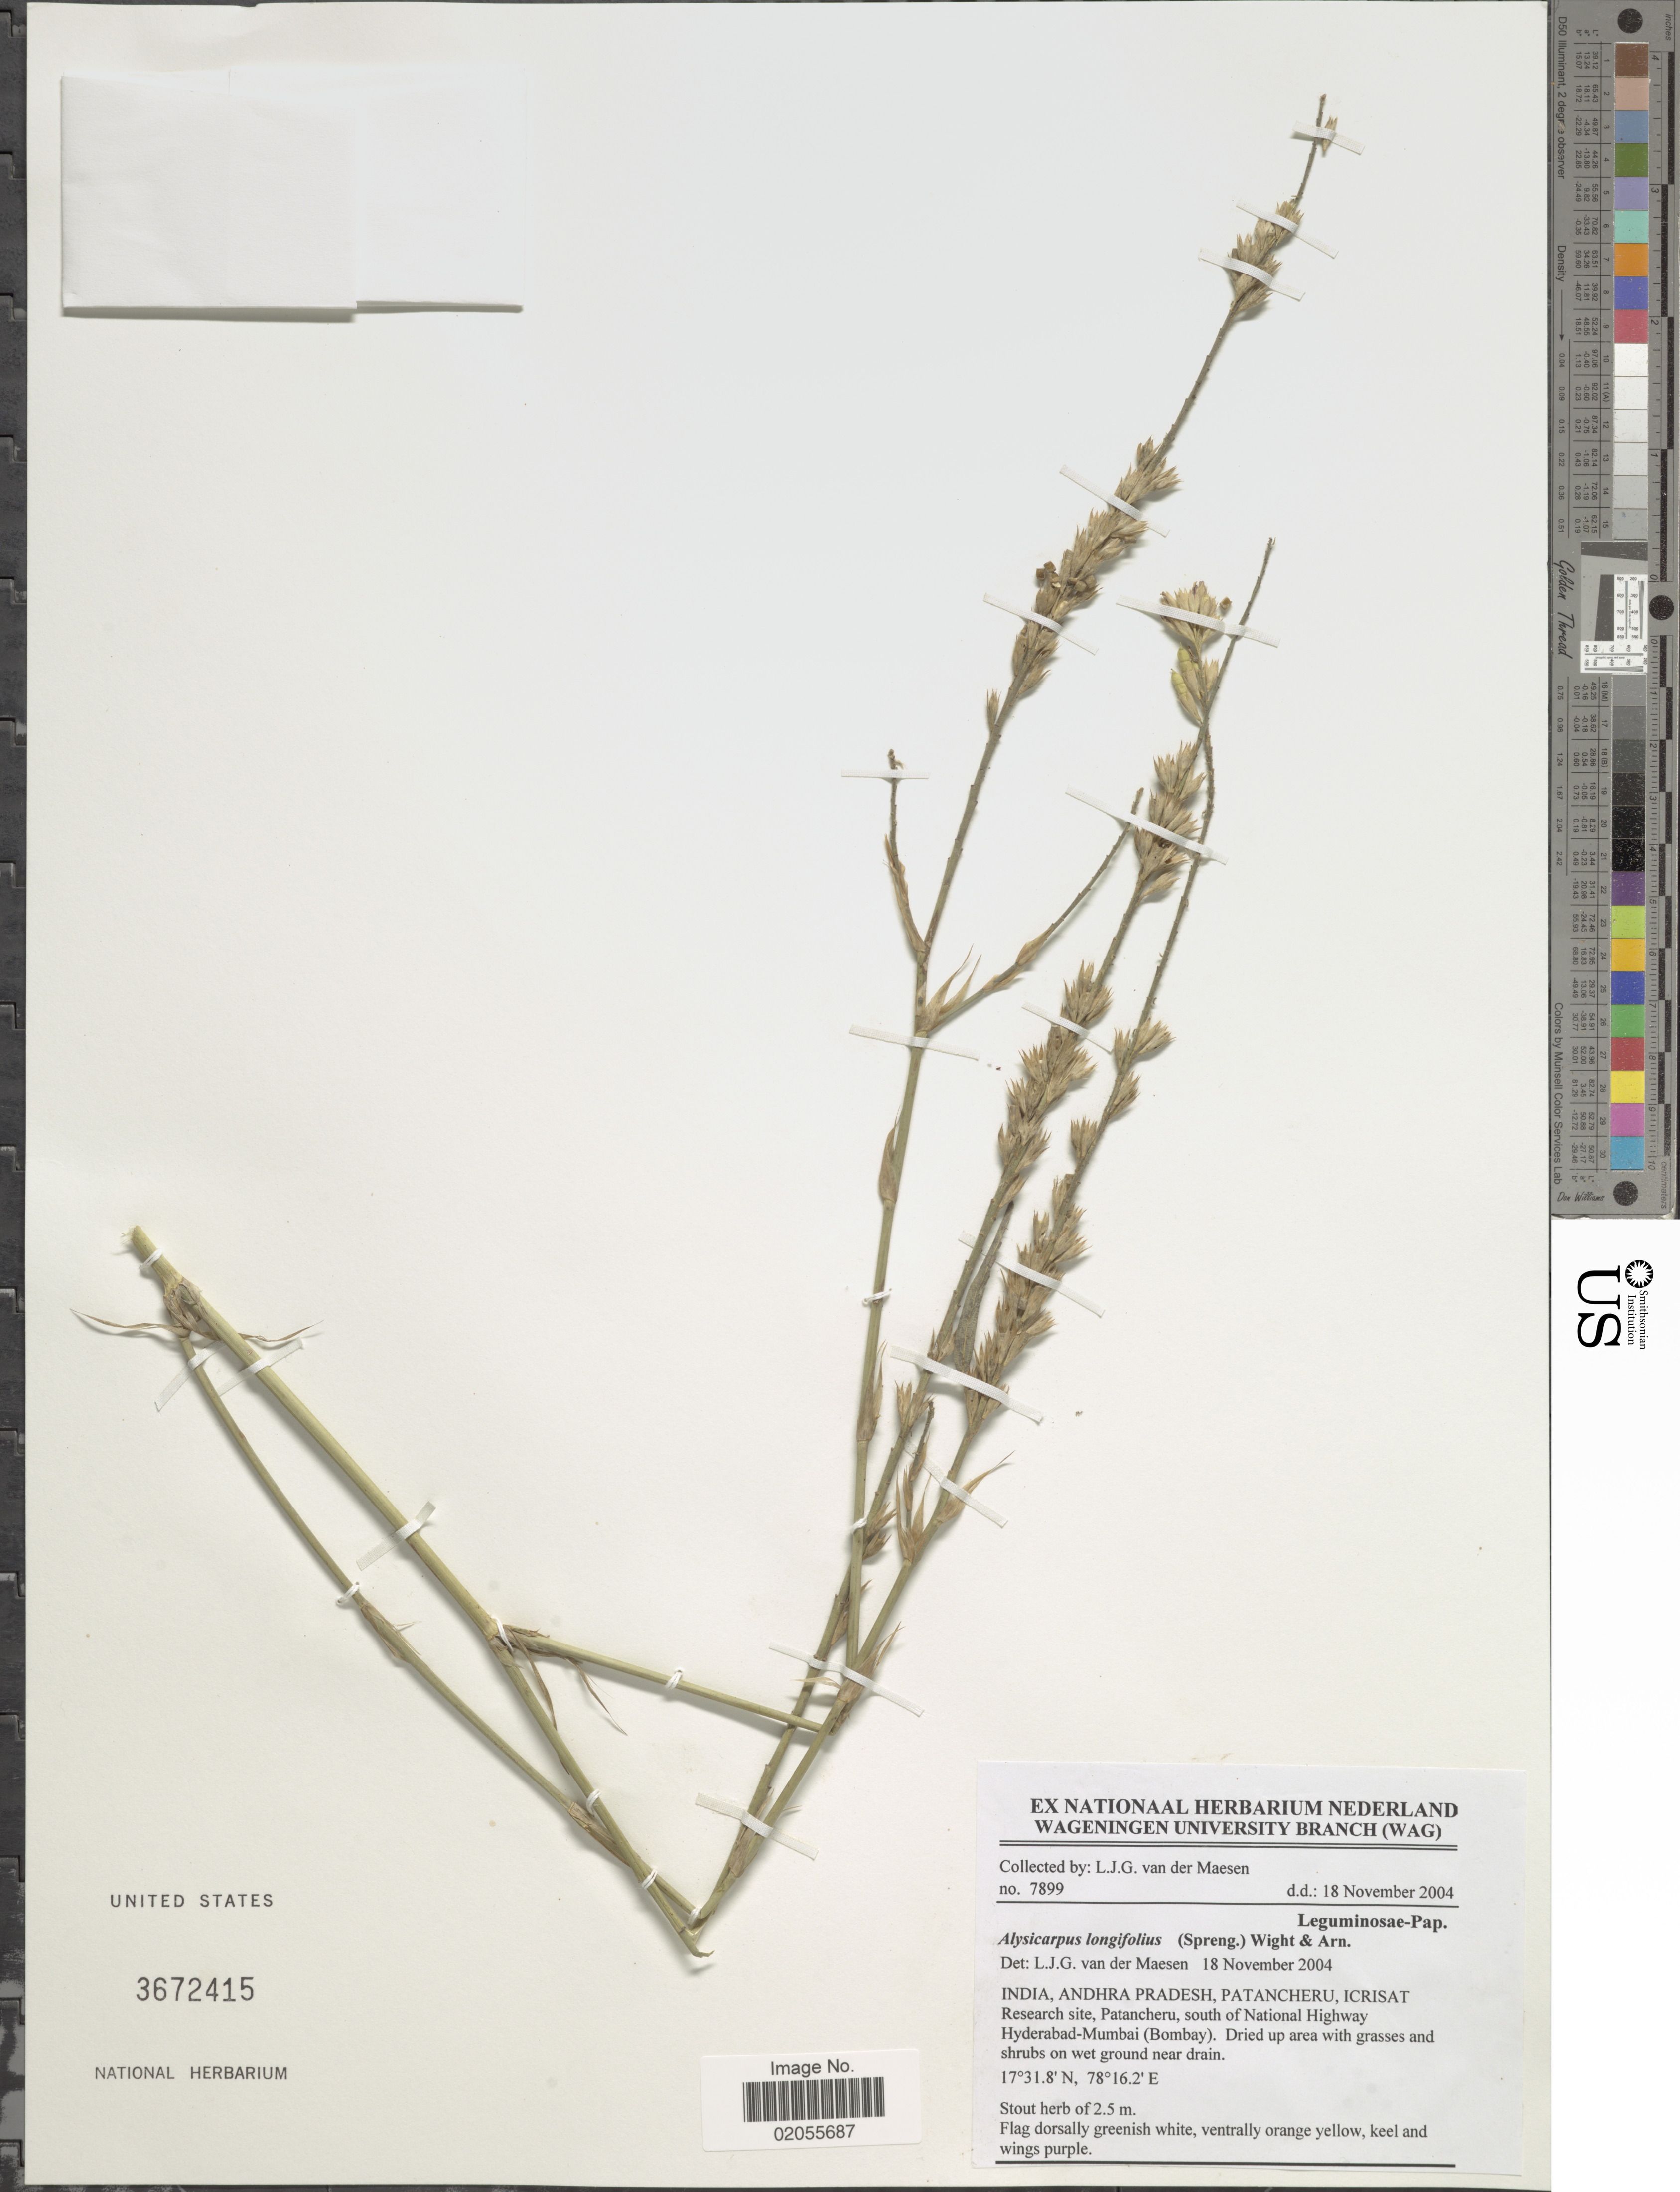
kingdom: Plantae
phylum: Tracheophyta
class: Magnoliopsida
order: Fabales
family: Fabaceae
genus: Alysicarpus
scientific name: Alysicarpus longifolius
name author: Wight & Arn.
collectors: L. van der Maesen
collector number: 7899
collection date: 2004-11-18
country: India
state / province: Andhra Pradesh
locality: Patancheru, Icrisat Research site, Patancheru, south of National Highway Hyderabad-Mumbai (Bombay)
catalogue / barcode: US 3672415